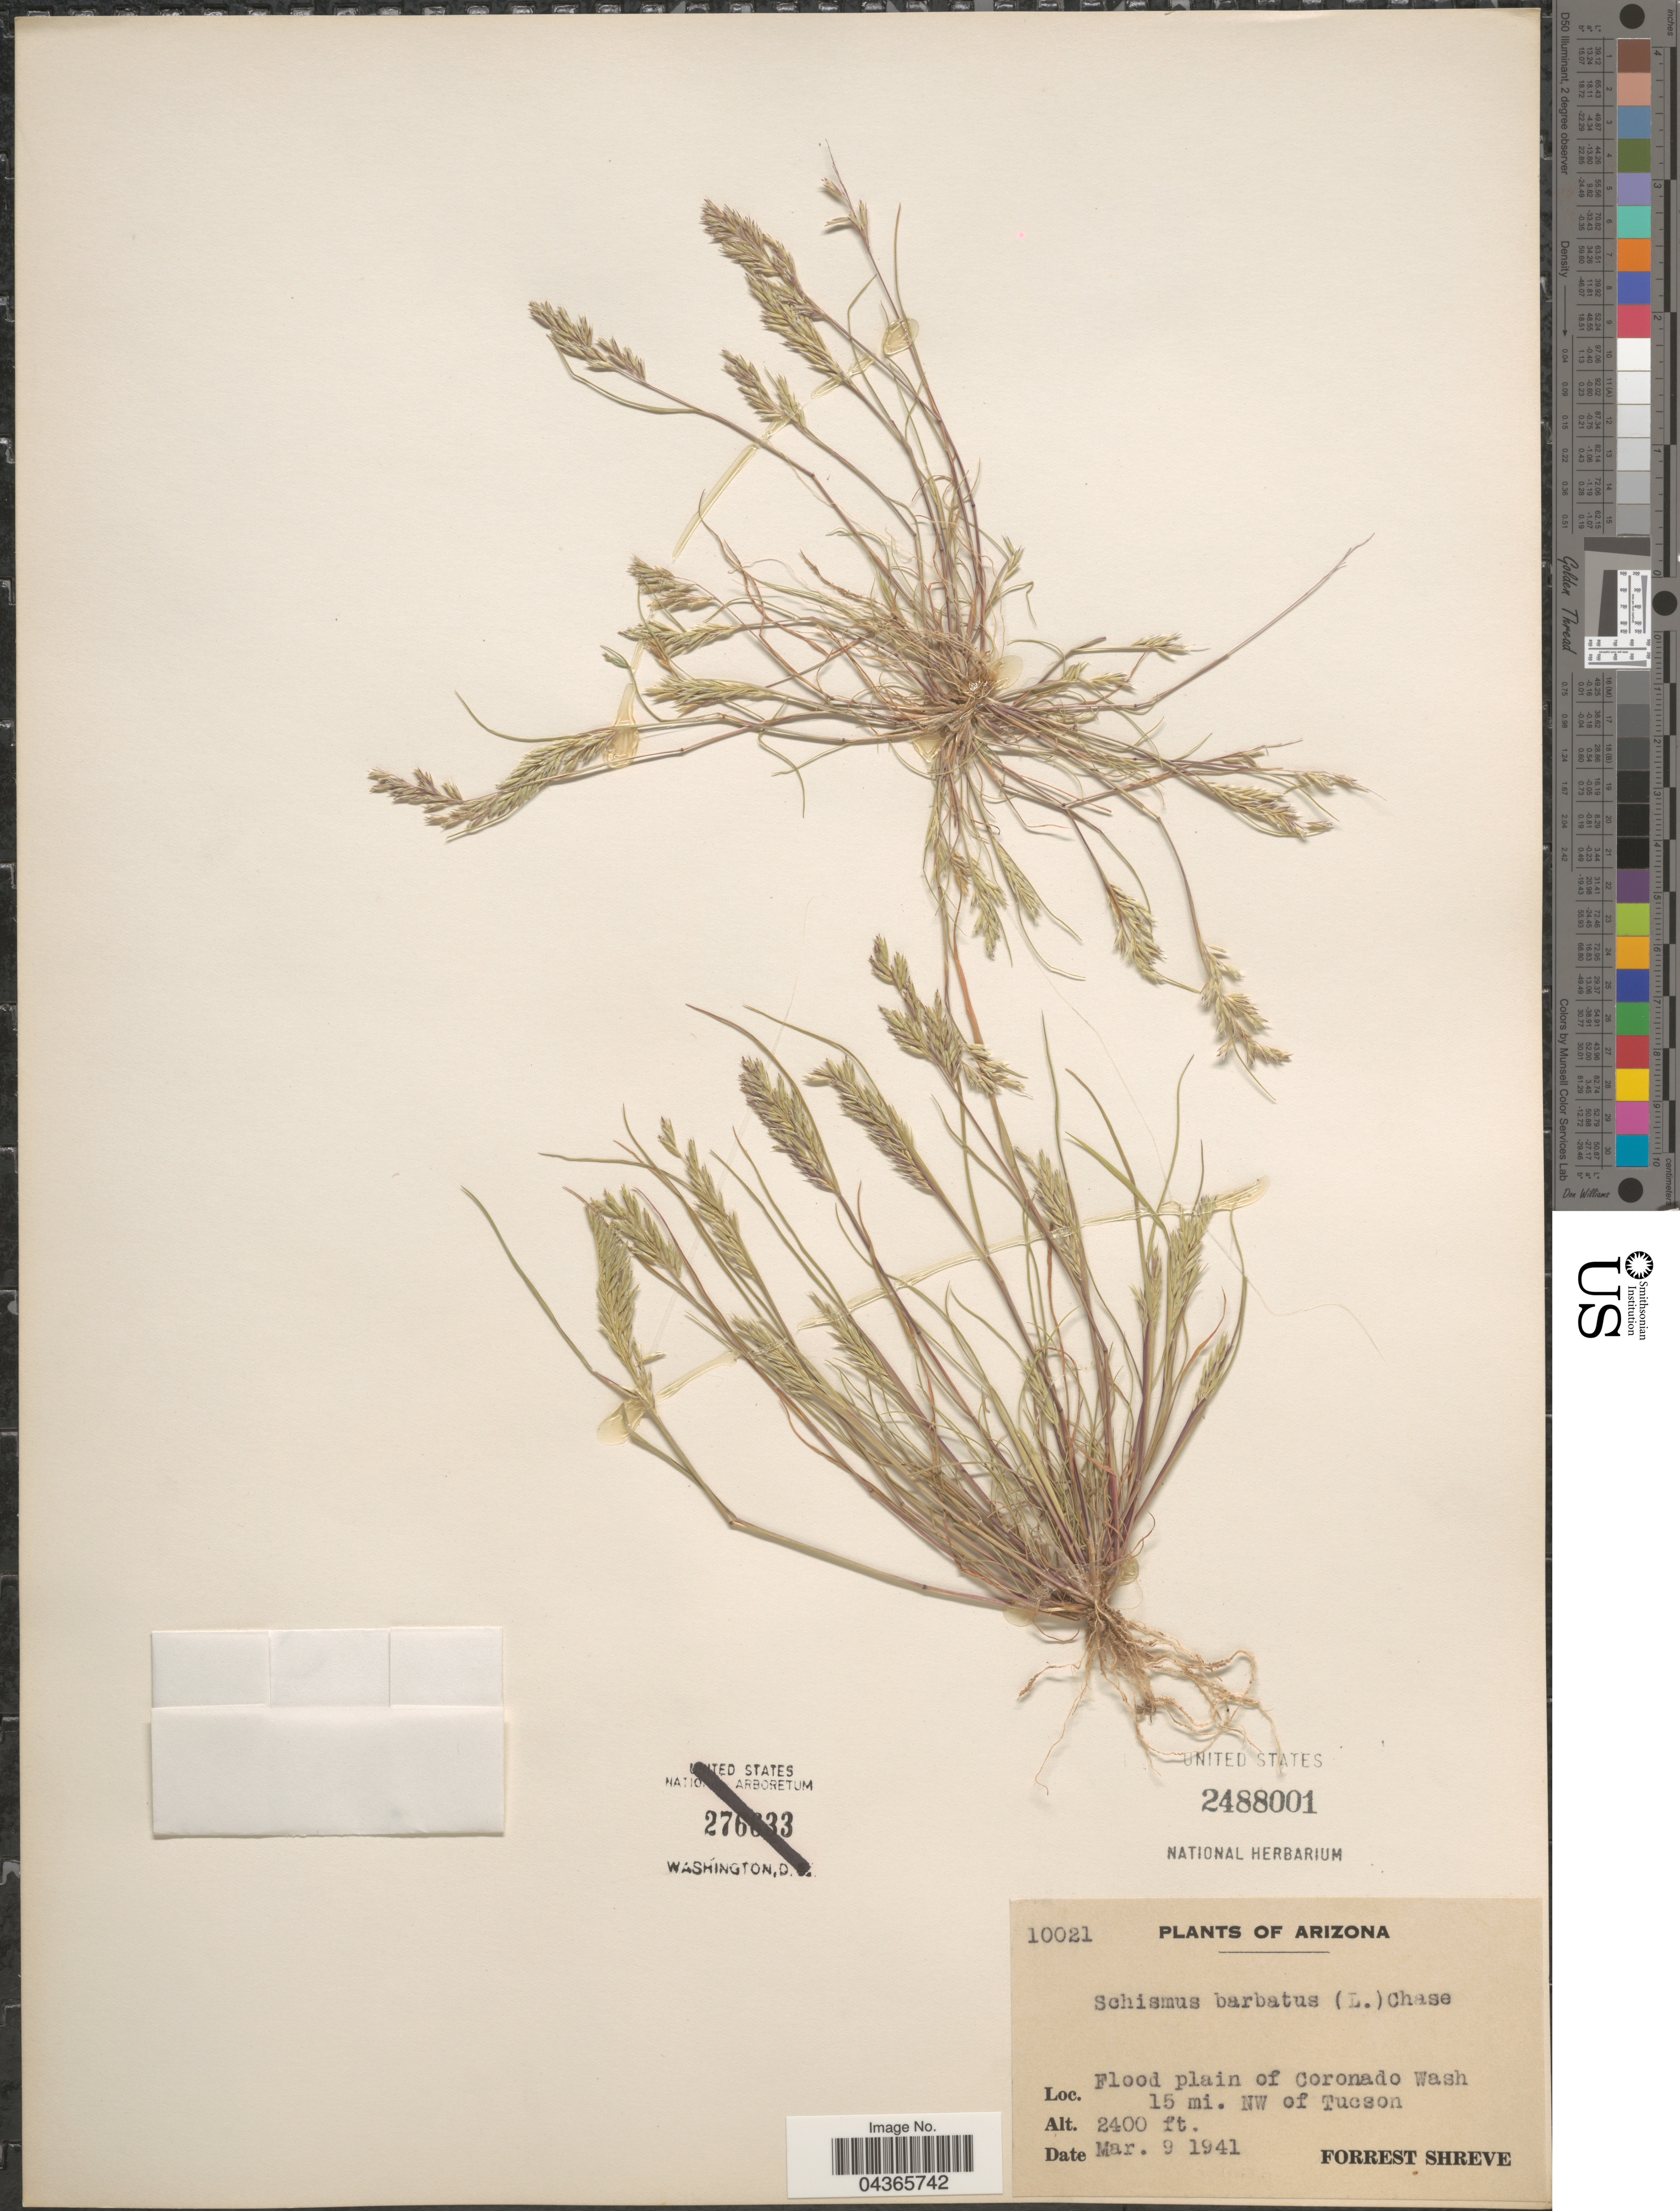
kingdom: Plantae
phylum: Tracheophyta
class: Liliopsida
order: Poales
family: Poaceae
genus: Schismus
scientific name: Schismus barbatus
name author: (L.) Thell.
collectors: F. Shreve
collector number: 10021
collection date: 1941-03-09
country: United States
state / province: Arizona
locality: Flood plain of Coronado Wash 15 mi. NW of Tucson.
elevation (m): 732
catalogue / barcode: US 2488001